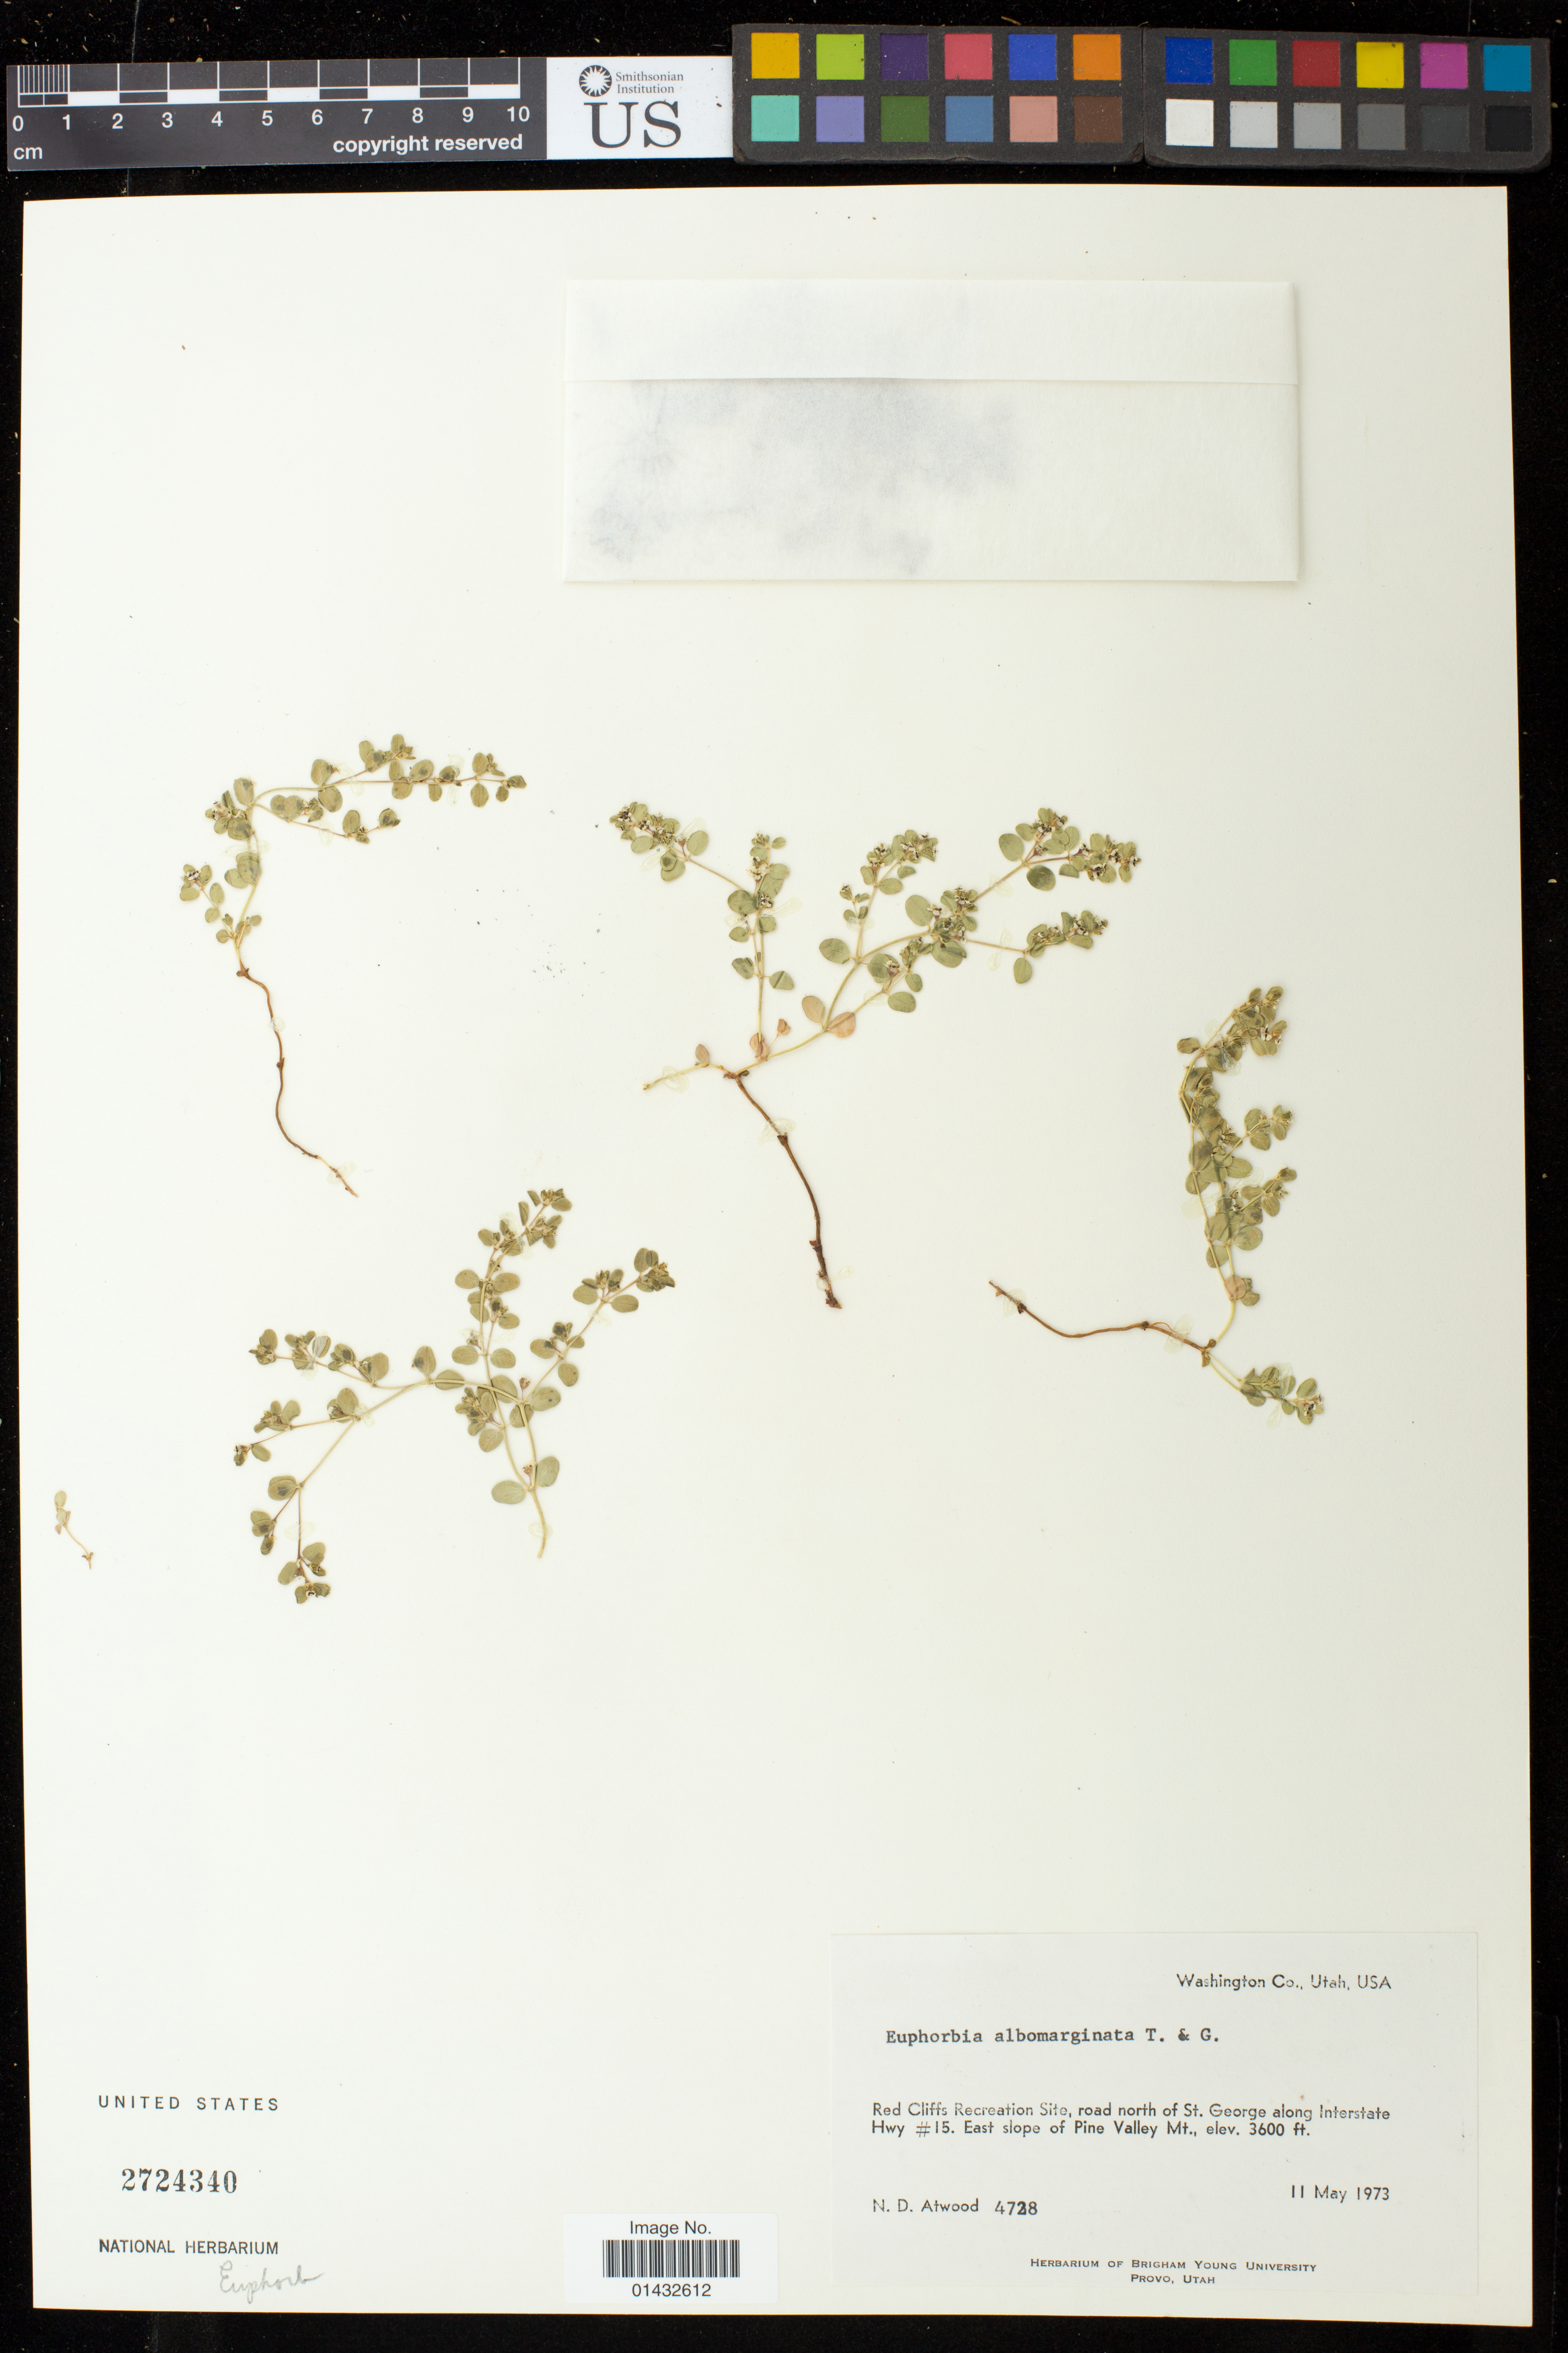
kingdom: Plantae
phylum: Tracheophyta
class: Magnoliopsida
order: Malpighiales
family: Euphorbiaceae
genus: Euphorbia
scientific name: Euphorbia albomarginata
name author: Torr. & A. Gray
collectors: N. Atwood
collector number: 4728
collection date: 1973-05-11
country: United States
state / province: Utah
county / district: Washington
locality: Red Cliffs Recreation Site, road north of St. George along Interstate Hwy #15. East slope of Pine Valley Mt.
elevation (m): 1097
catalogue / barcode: US 2724340